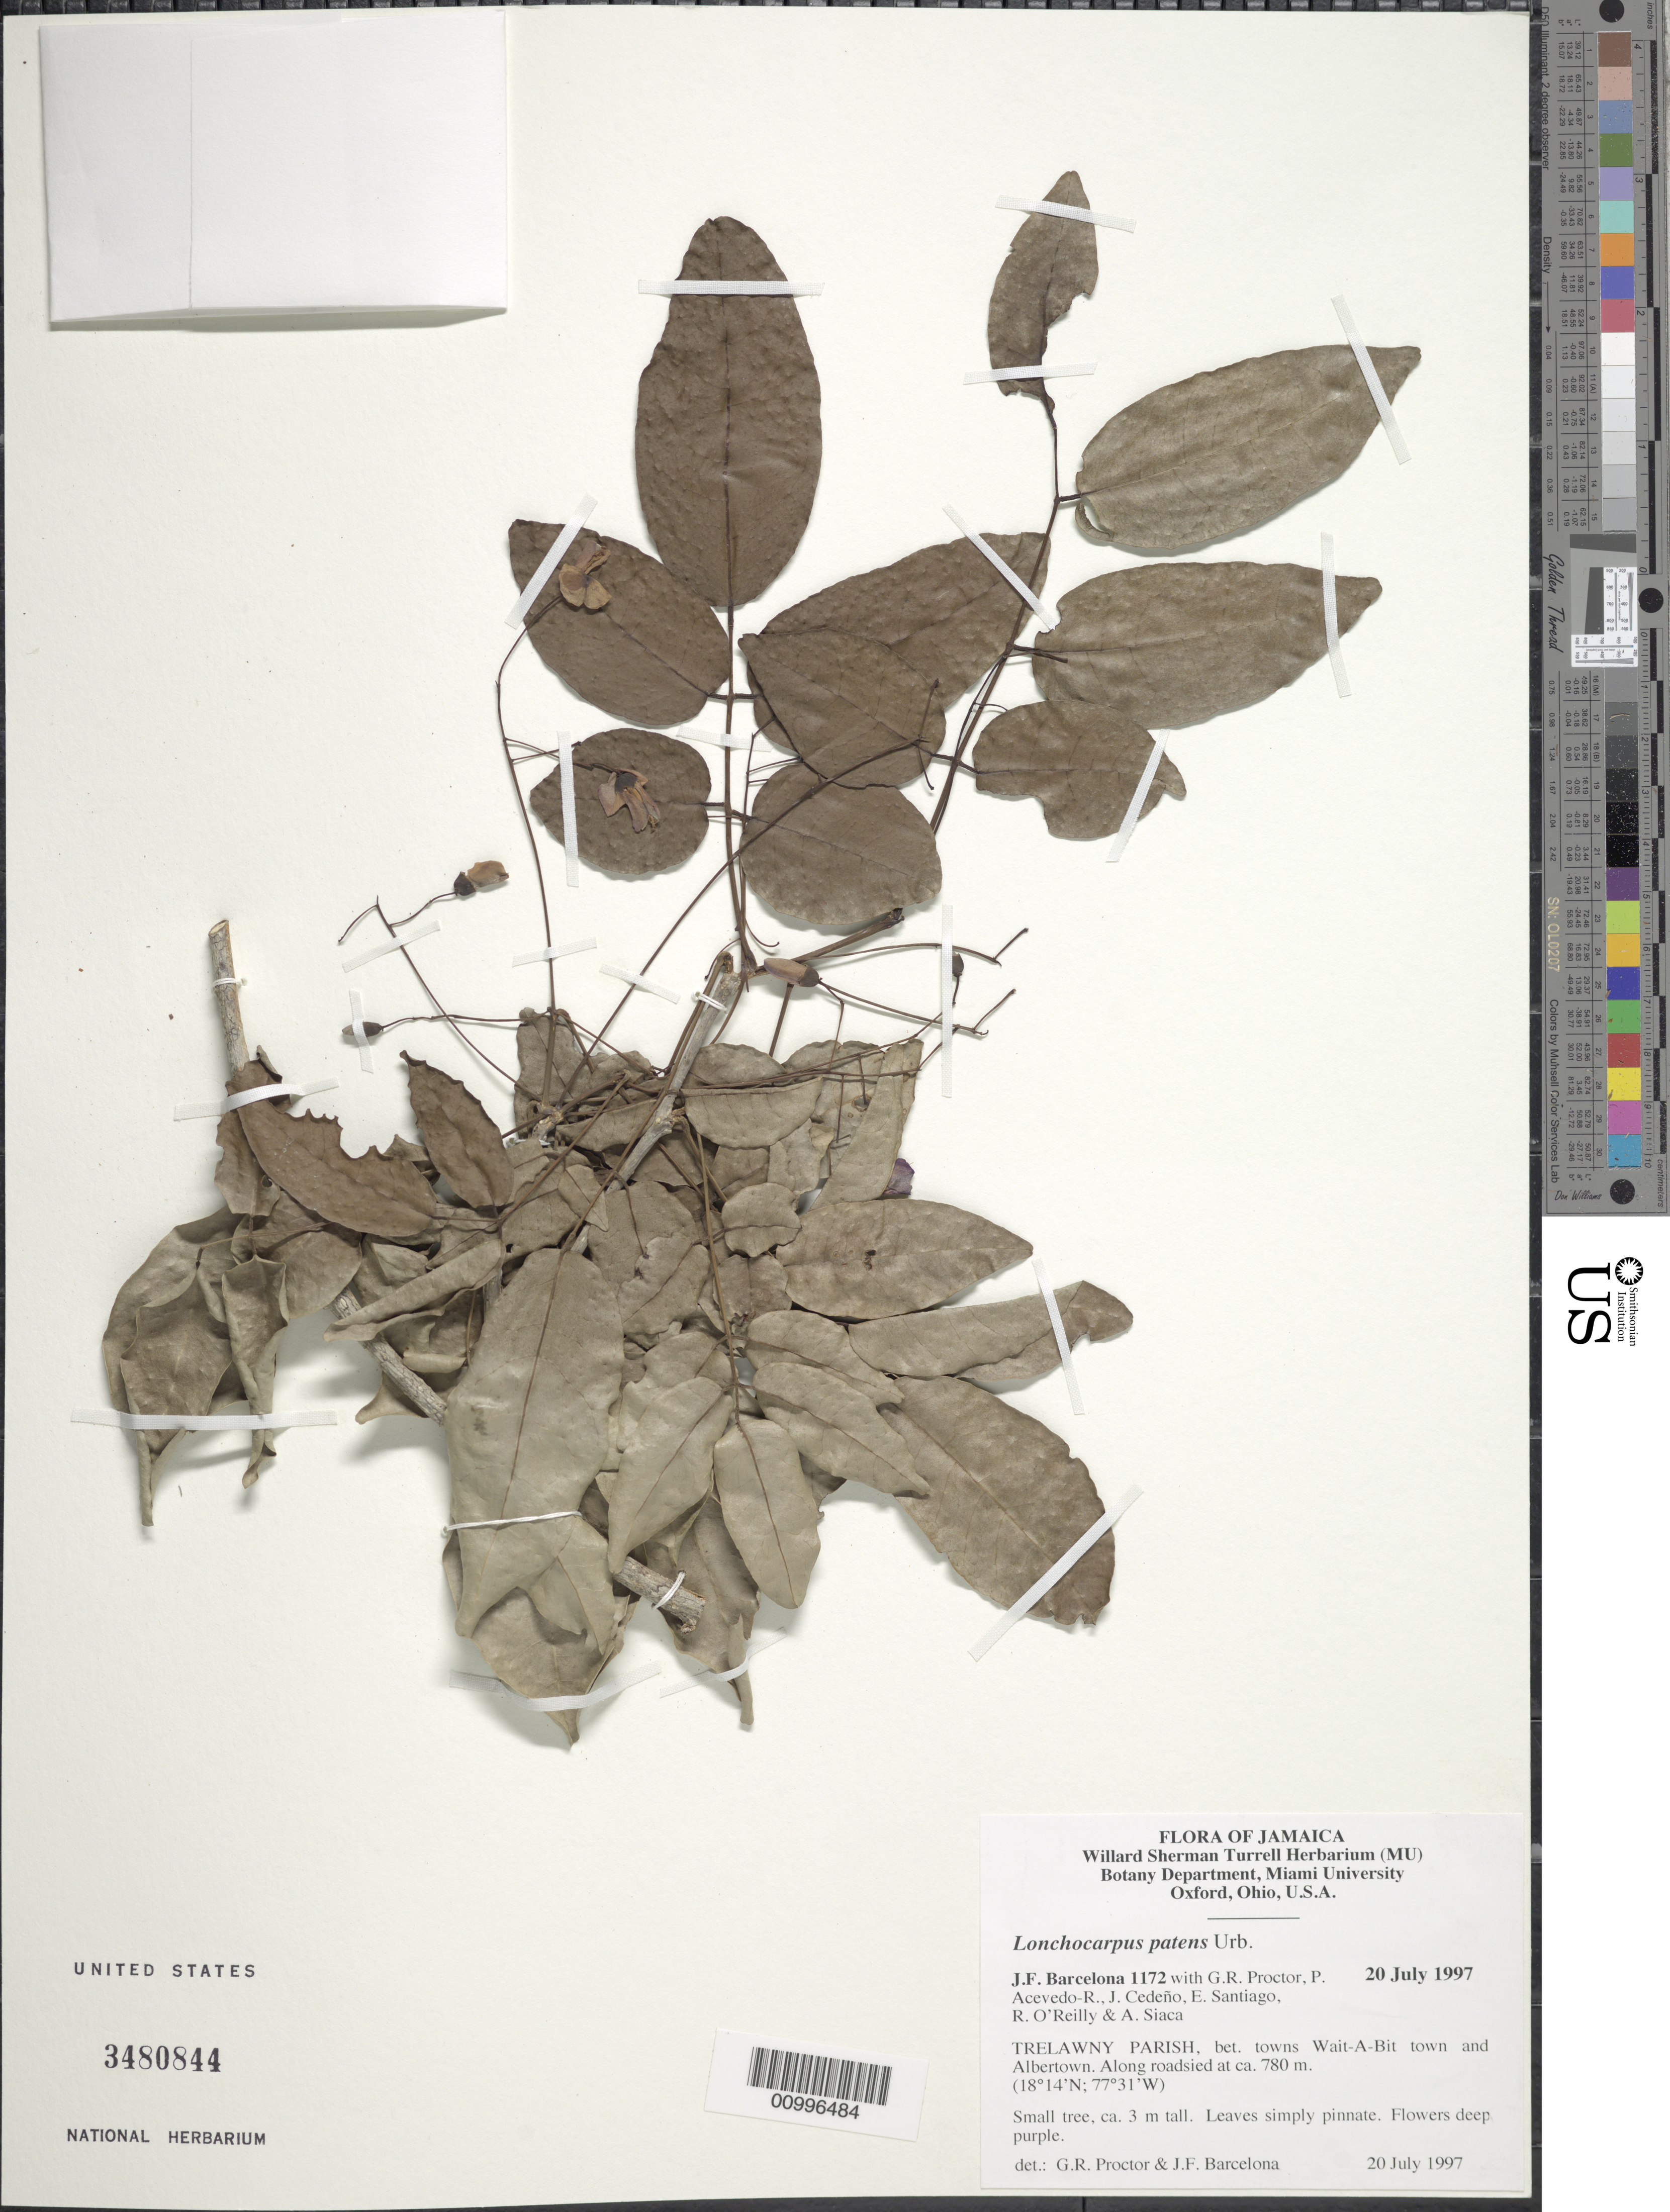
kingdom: Plantae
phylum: Tracheophyta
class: Magnoliopsida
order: Fabales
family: Fabaceae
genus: Lonchocarpus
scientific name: Lonchocarpus patens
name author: Urb.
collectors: J. F. Barcelona, G. R. Proctor, R. Acevedo R., J. A. Cedeño M., -. Santiago & T. O'Reilly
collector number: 1172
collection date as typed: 20 Jul 1997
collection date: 1997-07-20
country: Jamaica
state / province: Trelawny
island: Jamaica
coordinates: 0 N, 0 E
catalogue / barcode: US 3480844